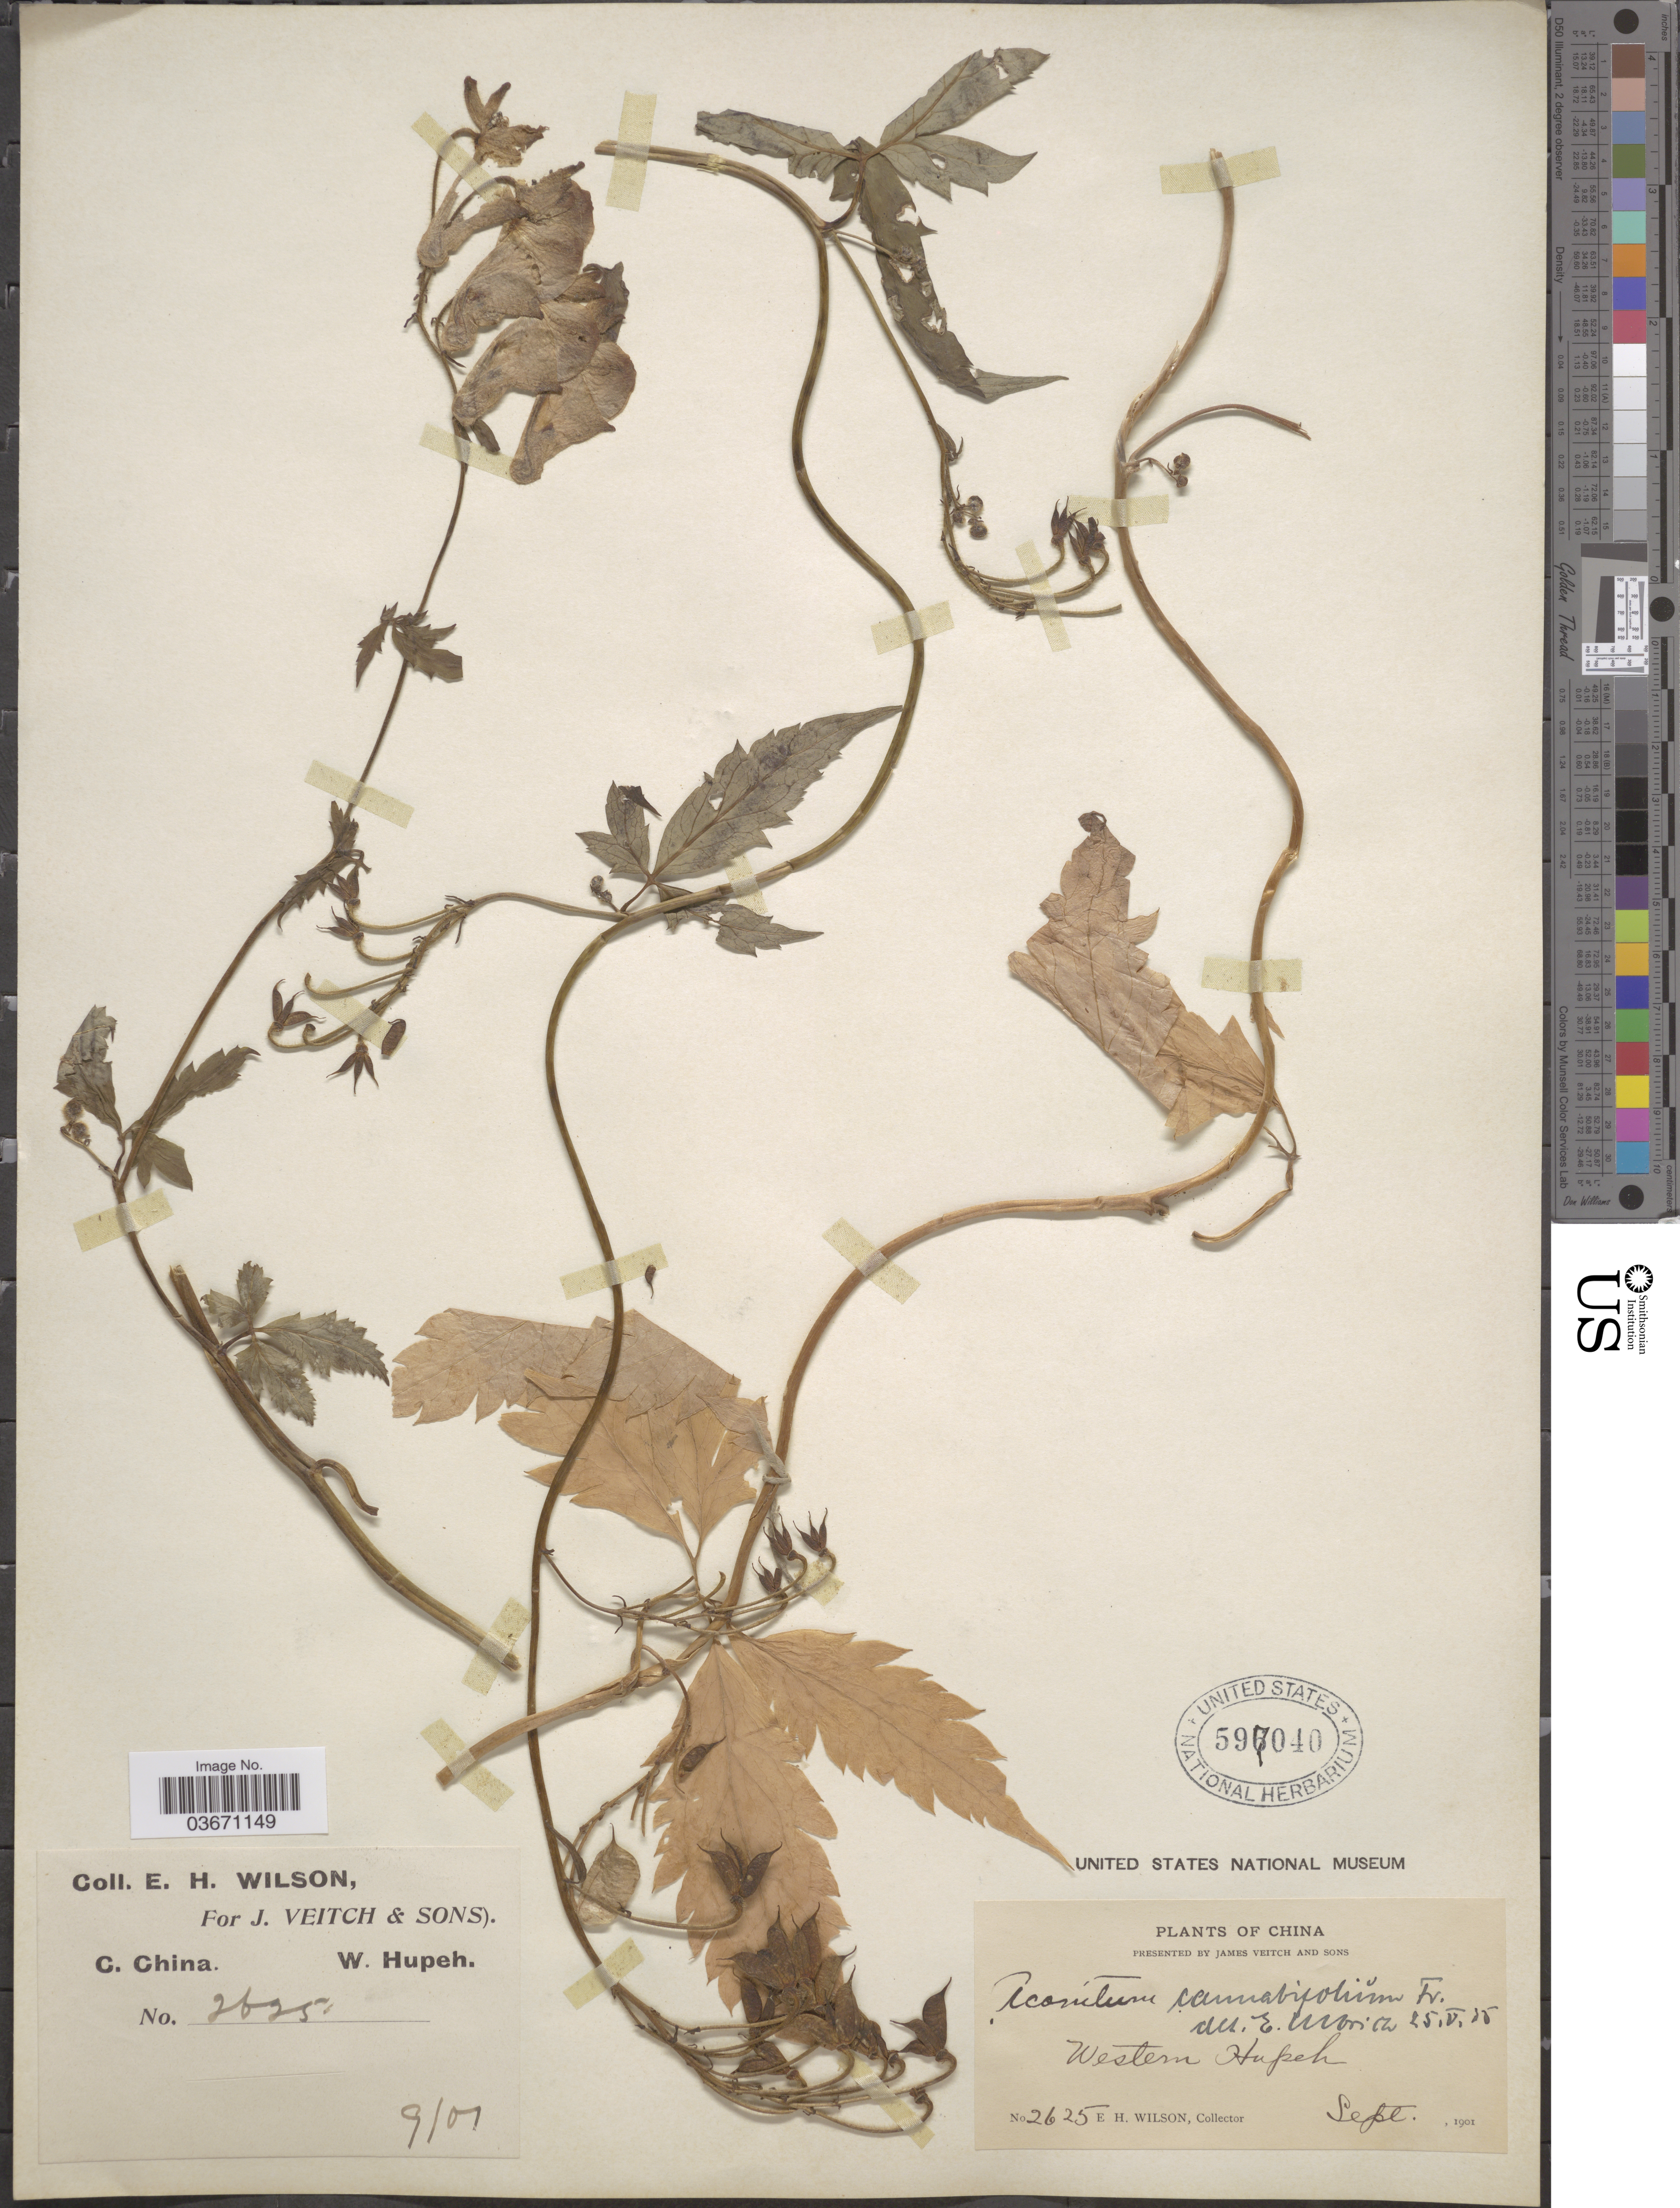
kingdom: Plantae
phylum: Tracheophyta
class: Magnoliopsida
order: Ranunculales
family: Ranunculaceae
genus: Aconitum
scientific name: Aconitum cannabifolium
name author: Franch. ex Finet & Gagnep.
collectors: E. Wilson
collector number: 2625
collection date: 1901-09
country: China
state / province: Hubei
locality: C. China. Western Hupeh.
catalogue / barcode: US 597040